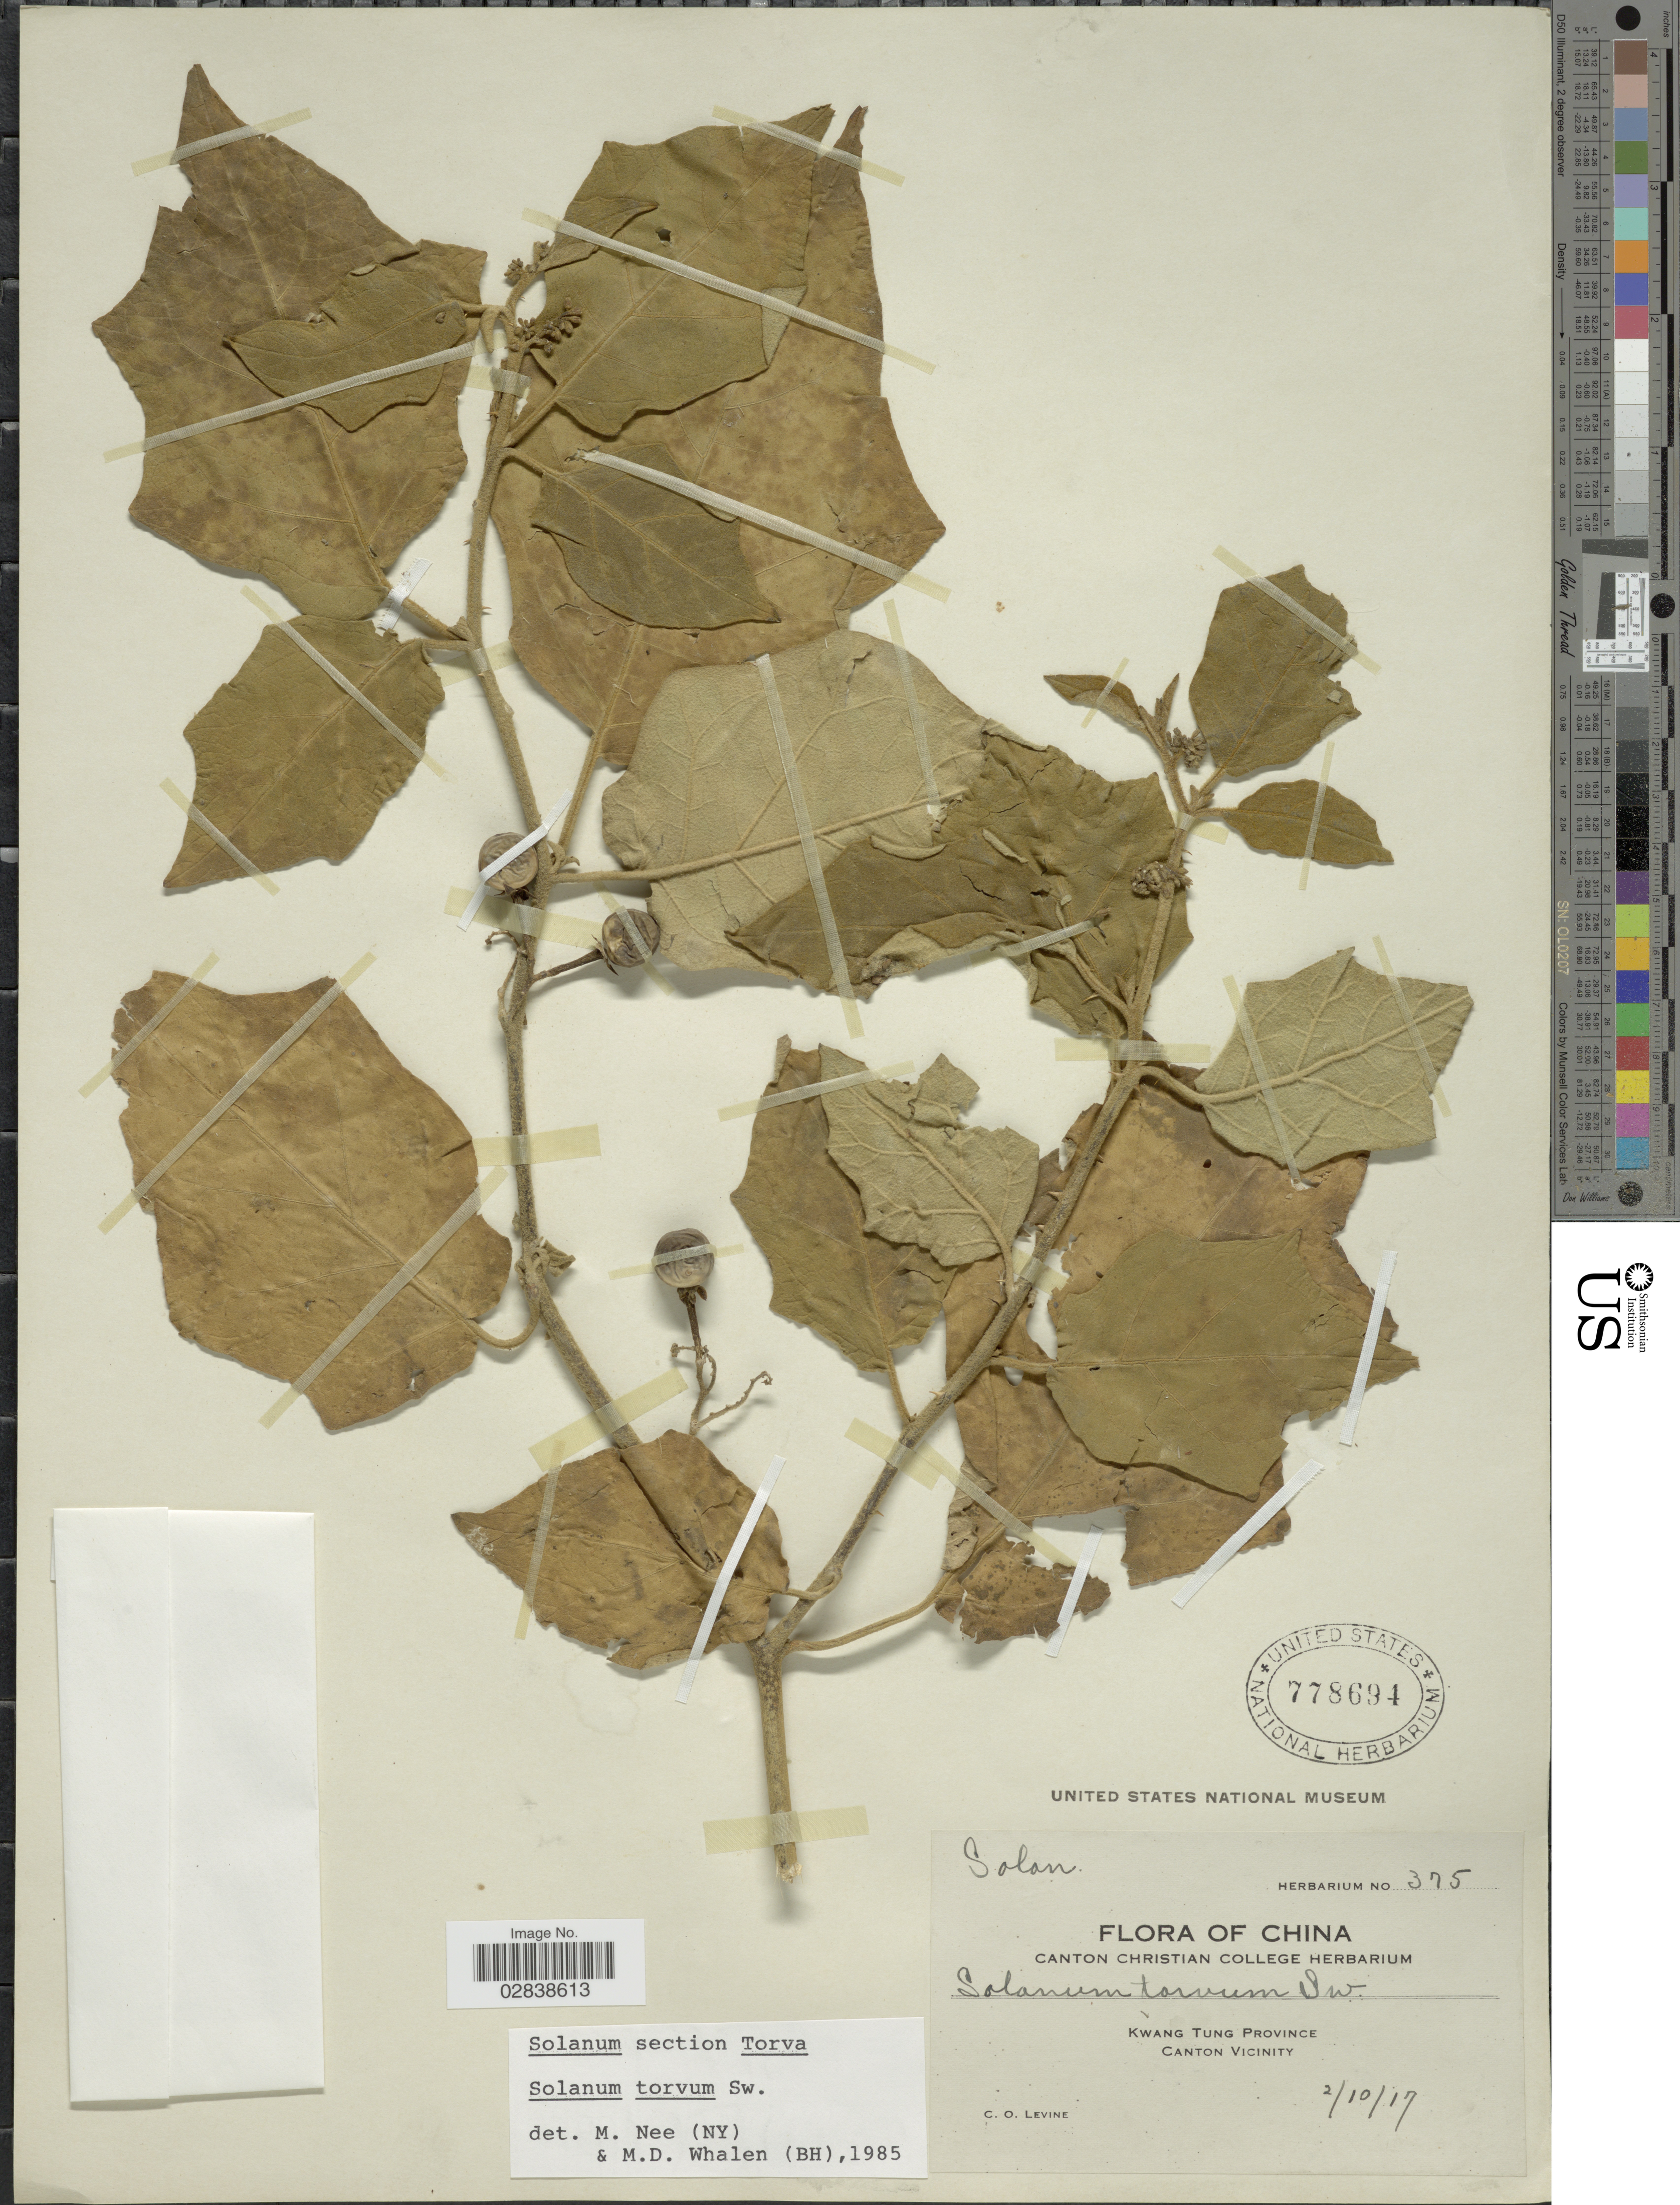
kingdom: Plantae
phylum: Tracheophyta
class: Magnoliopsida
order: Solanales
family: Solanaceae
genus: Solanum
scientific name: Solanum torvum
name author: Sw.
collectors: C. O. Levine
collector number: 375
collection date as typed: Transcribed d/m/y: 2/10/17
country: China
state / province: Guangdong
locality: Kwang Tung Province, Canton Vicinity.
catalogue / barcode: US 778694